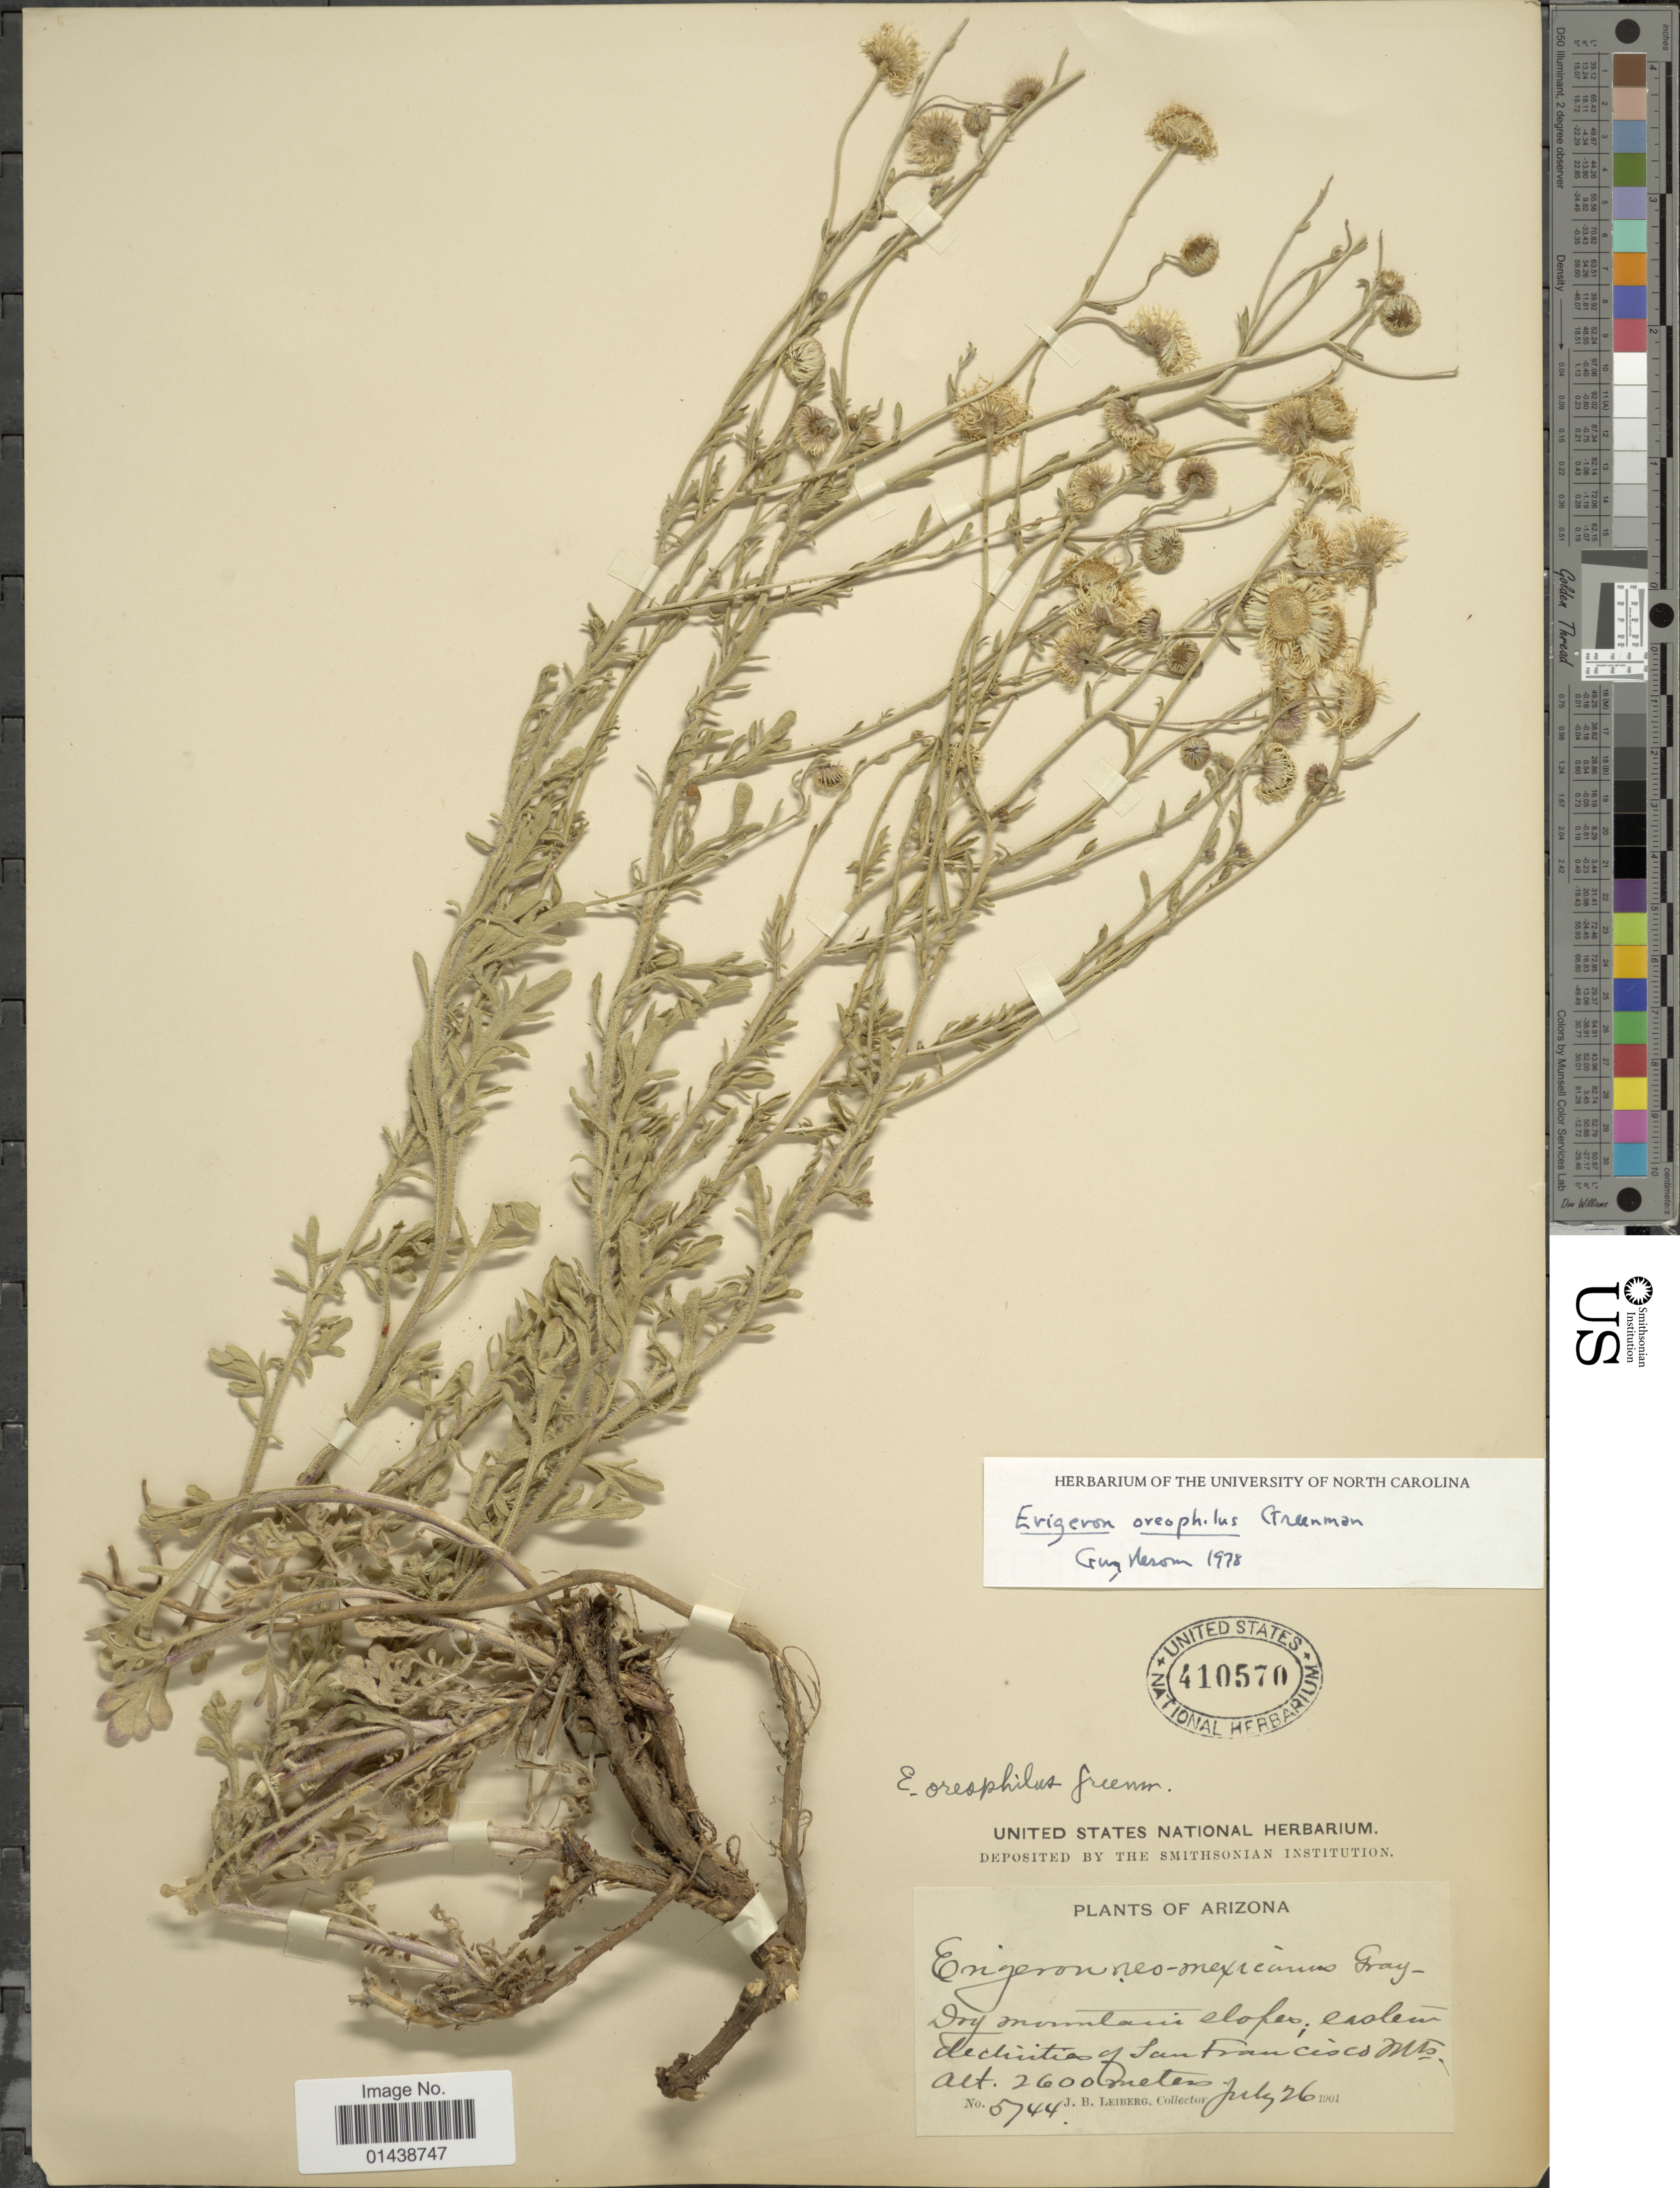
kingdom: Plantae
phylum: Tracheophyta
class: Magnoliopsida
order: Asterales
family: Asteraceae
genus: Erigeron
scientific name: Erigeron oreophilus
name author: Greenm.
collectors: J. B. Leiberg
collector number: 5744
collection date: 1901-07-26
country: United States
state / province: Arizona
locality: Eastern declivities of San Francisco Mts.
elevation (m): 2600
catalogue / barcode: US 410570